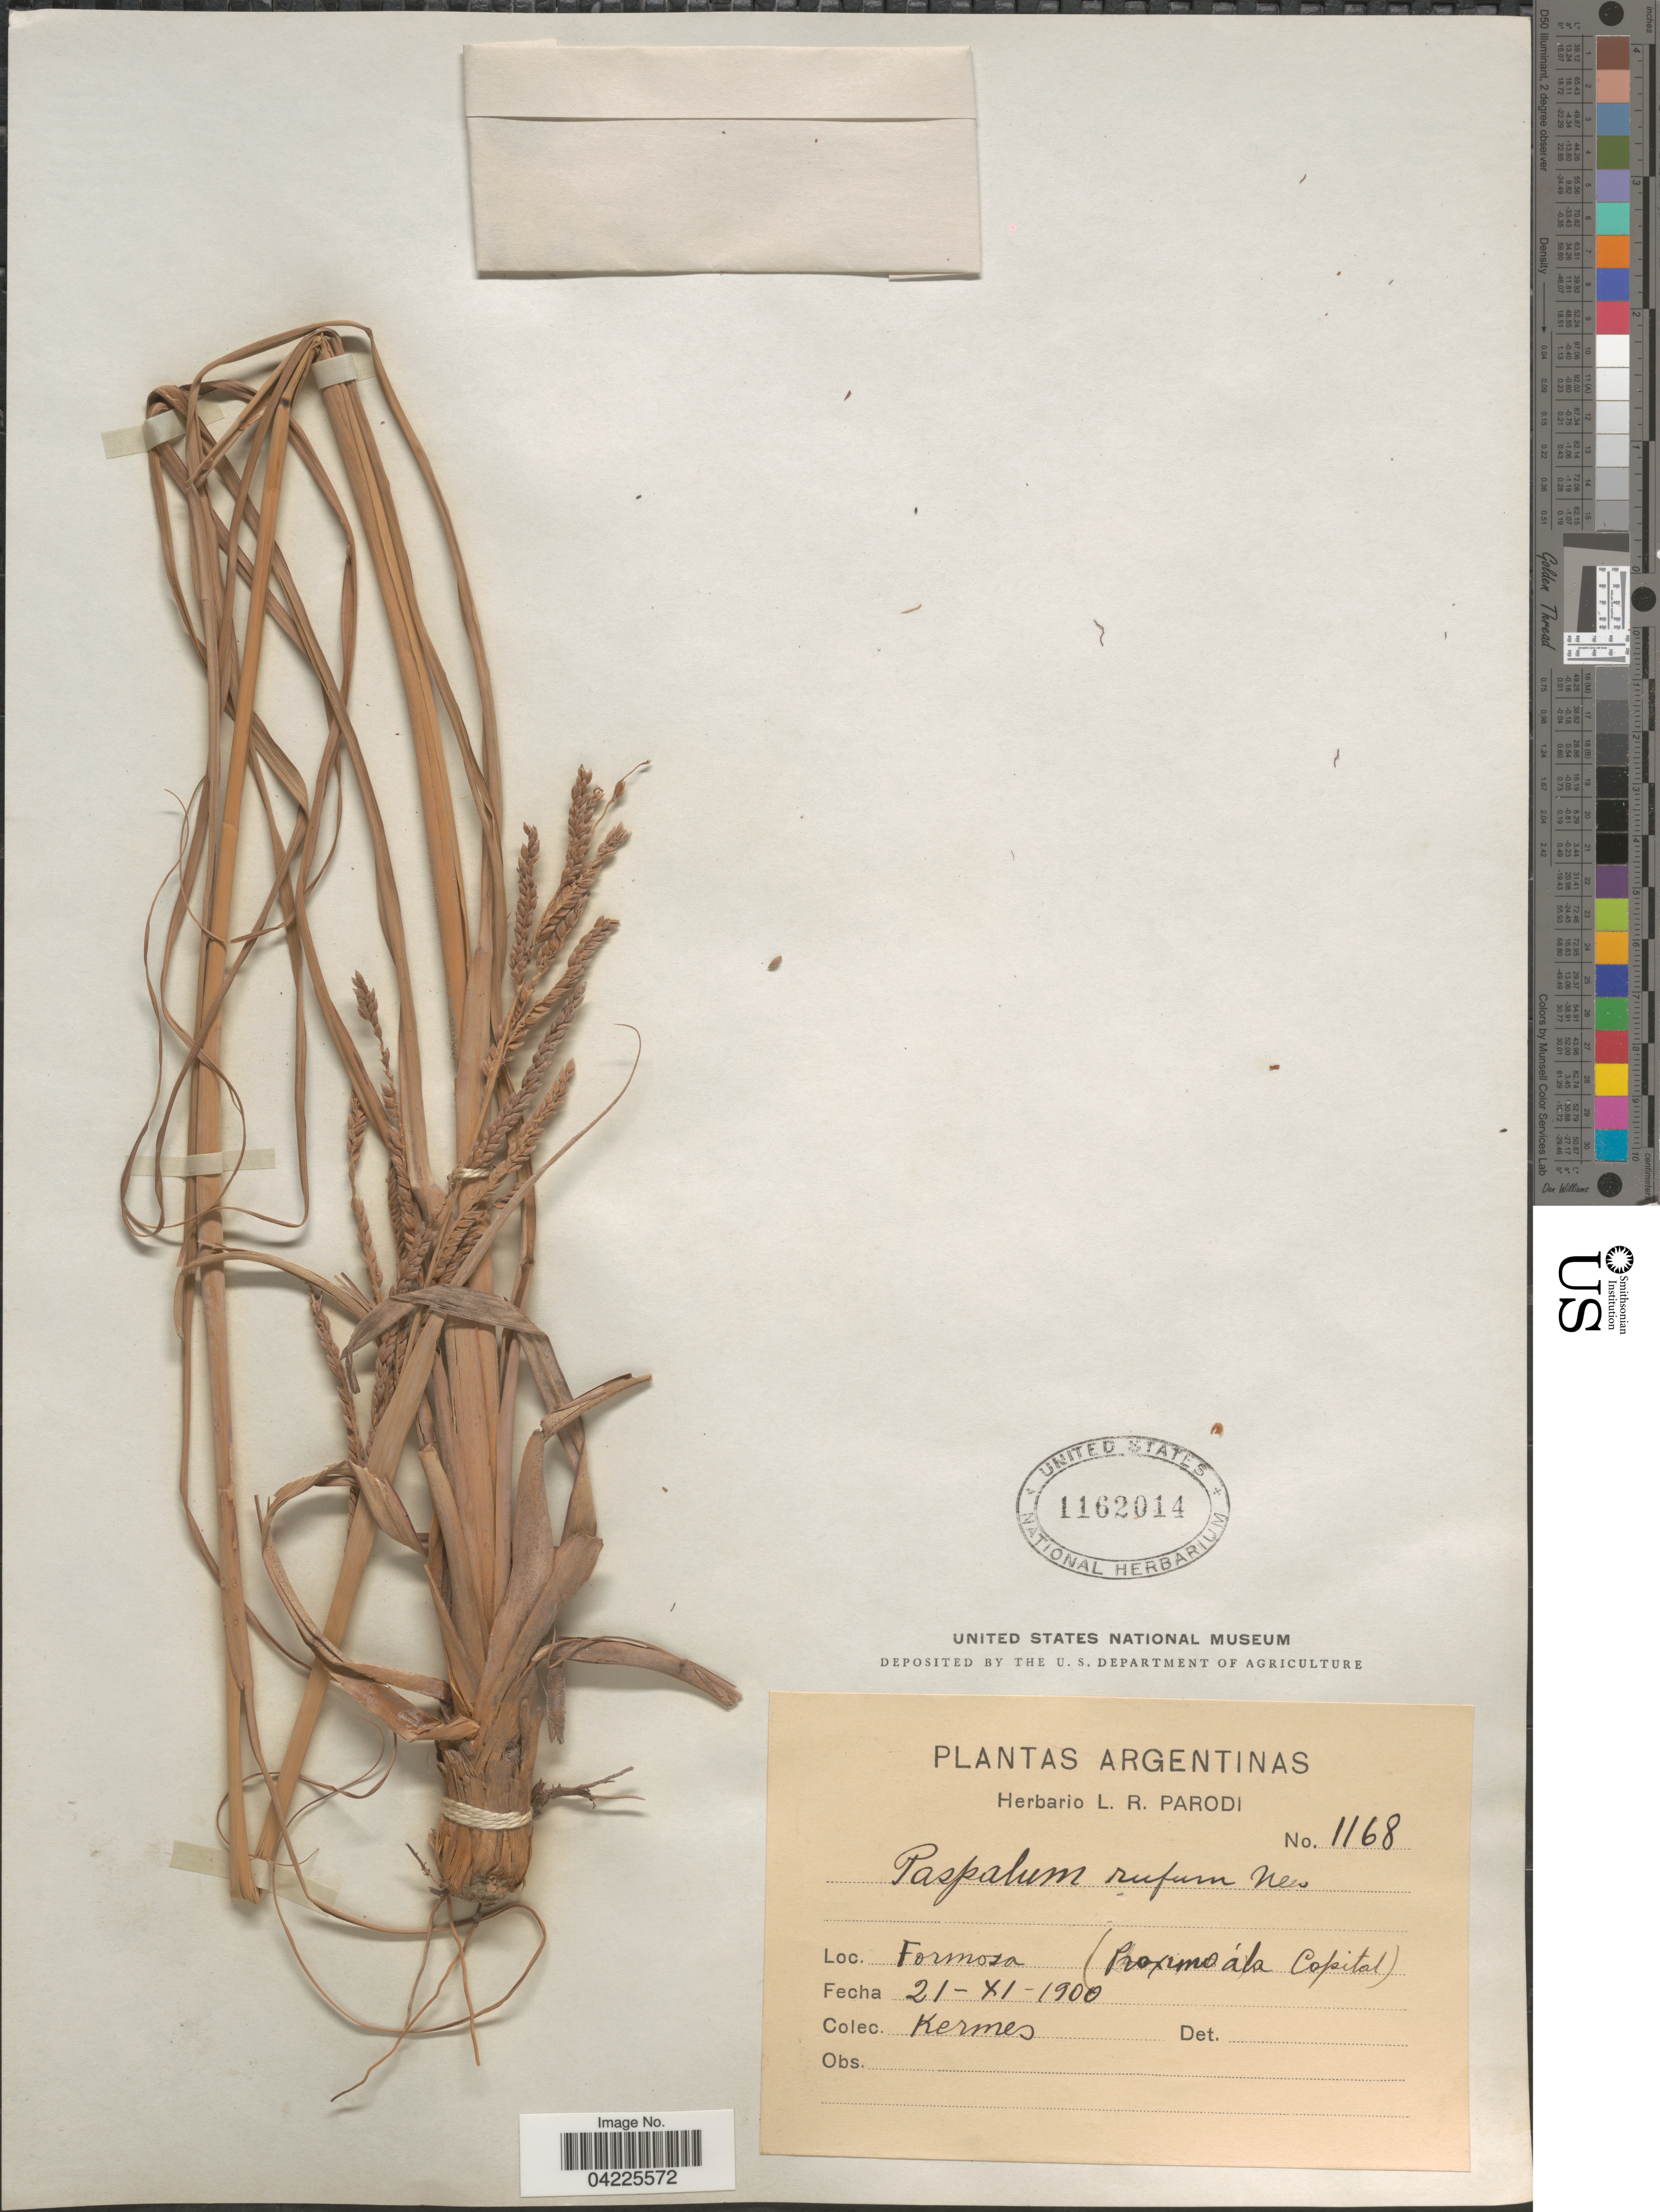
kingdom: Plantae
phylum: Tracheophyta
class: Liliopsida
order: Poales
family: Poaceae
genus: Paspalum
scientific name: Paspalum rufum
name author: Nees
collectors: Kermes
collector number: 1168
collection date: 1900-11-21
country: Argentina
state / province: Formosa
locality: (Proximo a la Capital).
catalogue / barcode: US 1162014